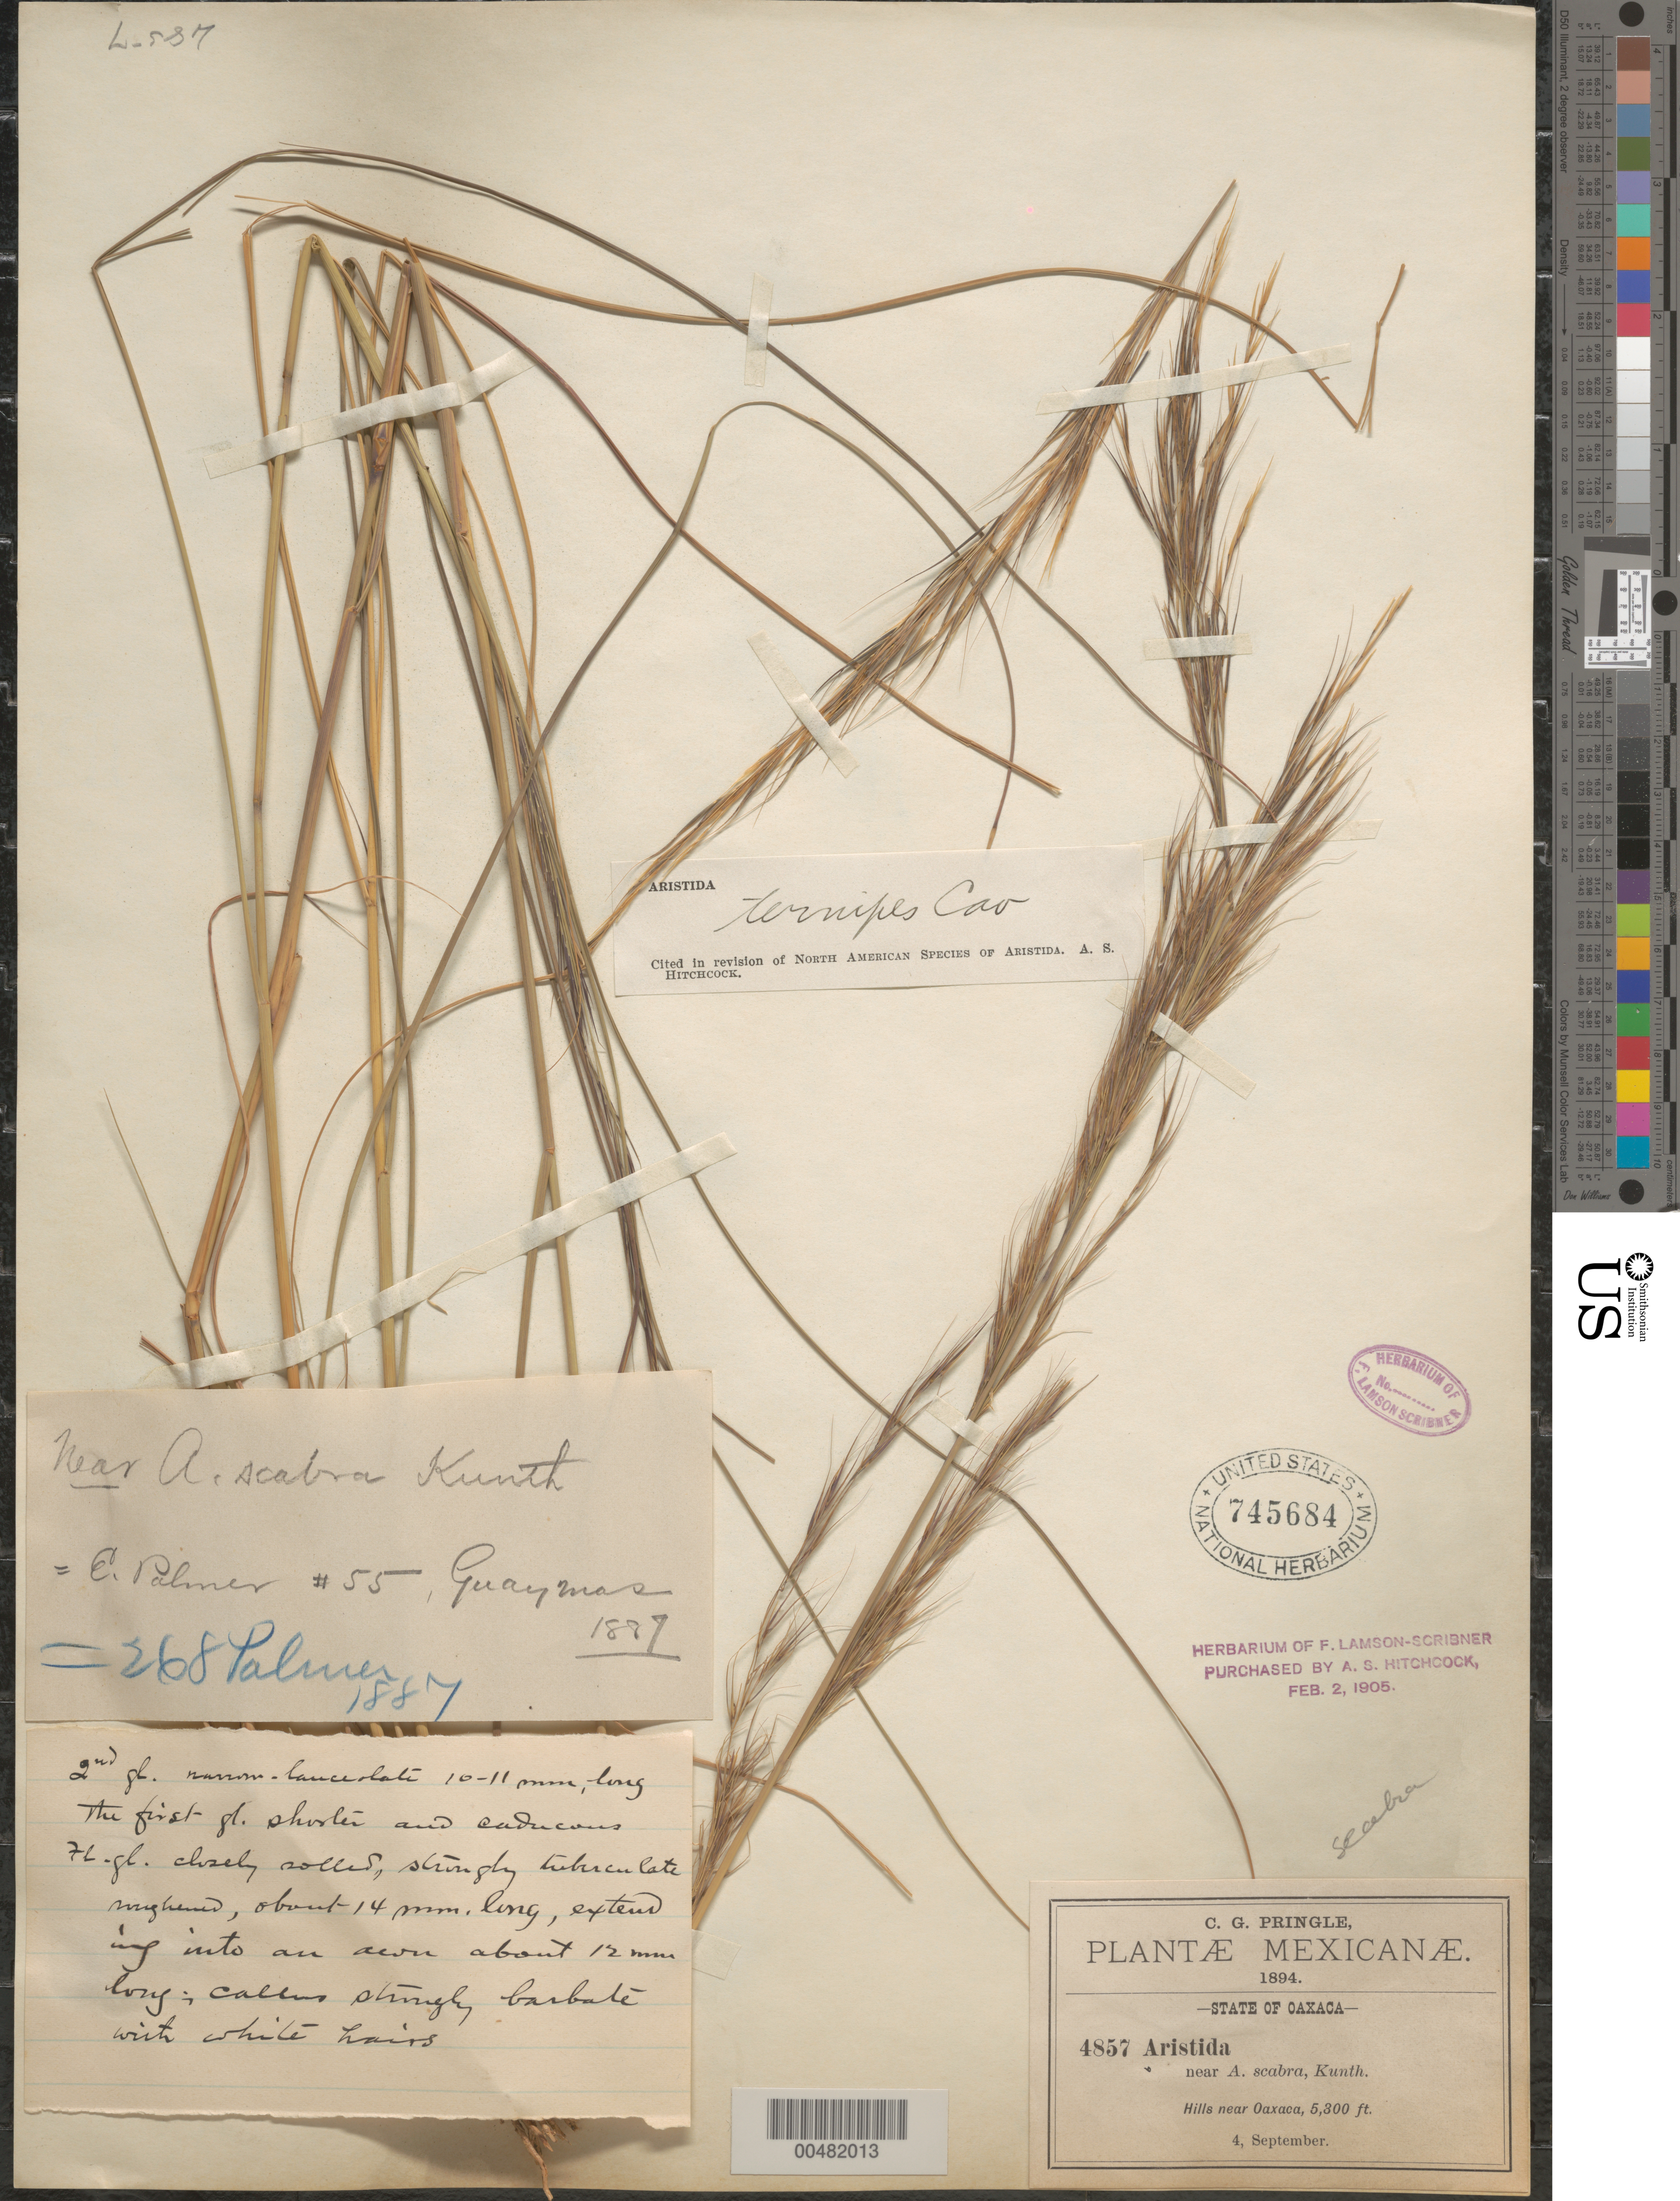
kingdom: Plantae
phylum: Tracheophyta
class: Liliopsida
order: Poales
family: Poaceae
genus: Aristida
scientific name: Aristida ternipes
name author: Cav.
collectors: C. G. Pringle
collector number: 4857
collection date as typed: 4 Sep 1894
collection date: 1894-09-04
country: Mexico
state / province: Oaxaca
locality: Hills near Oaxaca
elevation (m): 1615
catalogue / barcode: US 745684